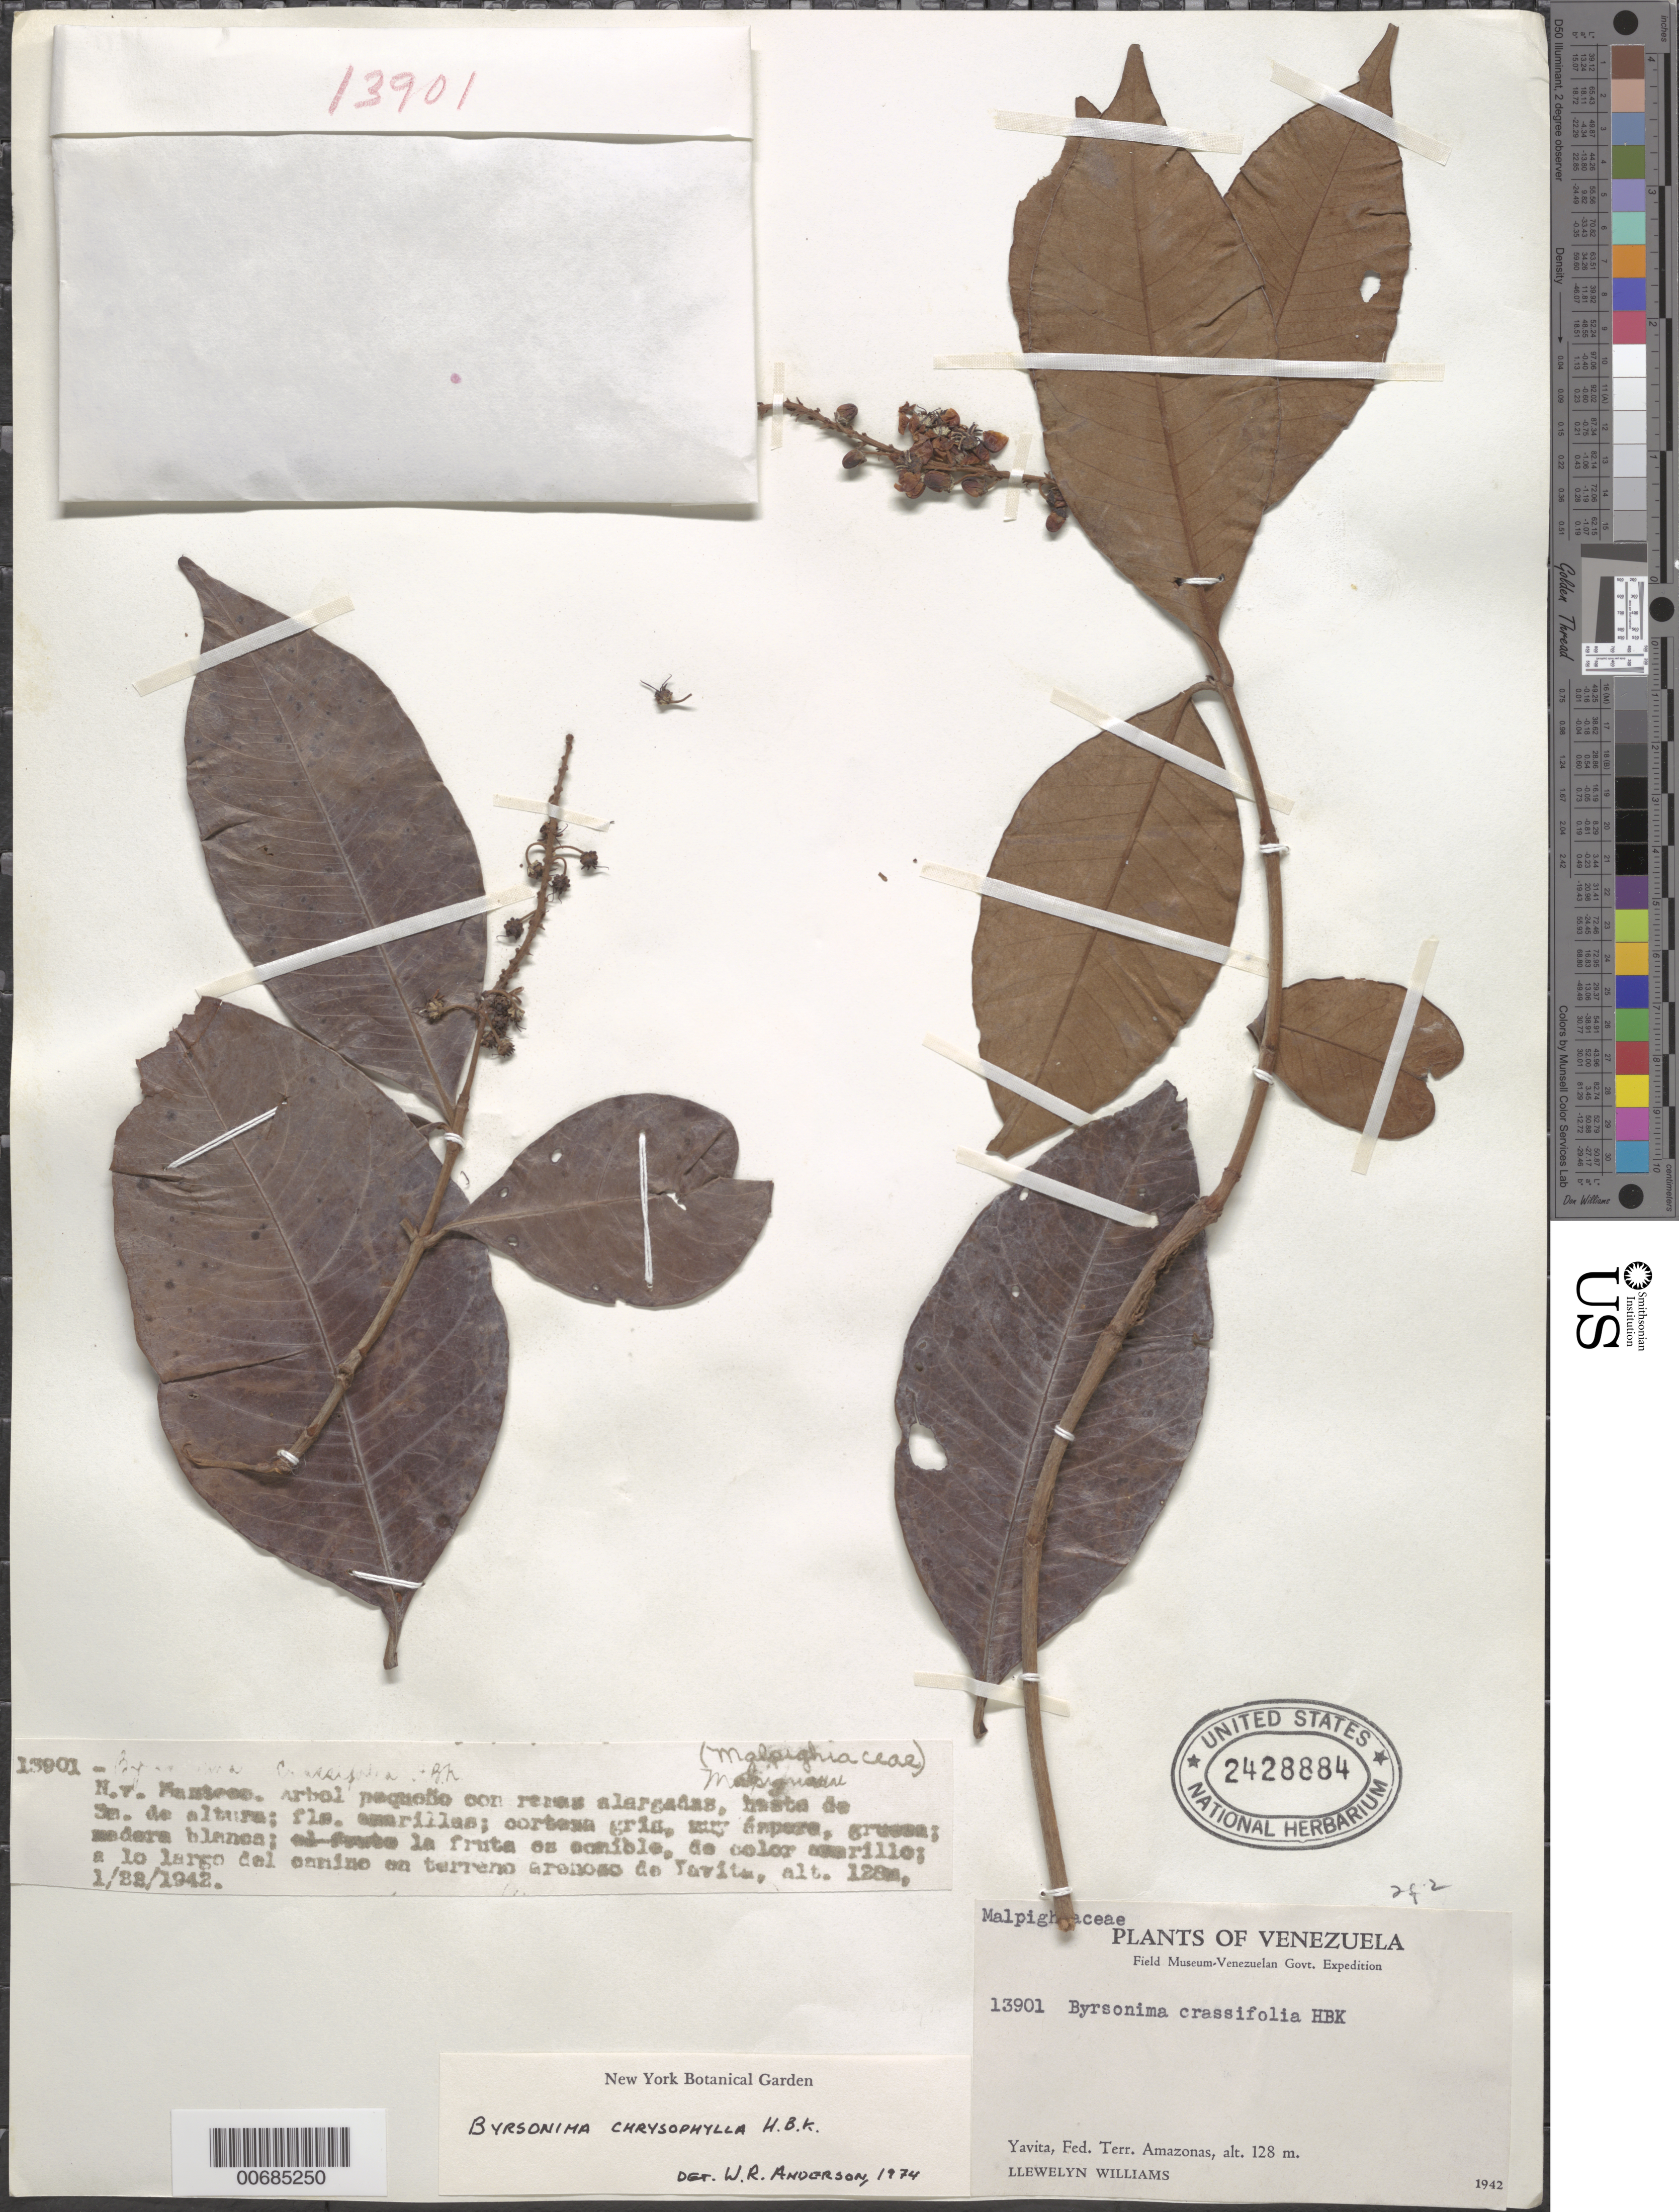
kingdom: Plantae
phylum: Tracheophyta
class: Magnoliopsida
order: Malpighiales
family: Malpighiaceae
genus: Byrsonima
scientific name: Byrsonima chrysophylla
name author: Kunth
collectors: Ll. Williams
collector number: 13901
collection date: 1942-01-22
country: Venezuela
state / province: Amazonas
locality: A lo largo del camino en terreno arenoso de Yavita. Yavita, Fed. Terr. Amazonas.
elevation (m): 128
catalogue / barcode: US 2428884